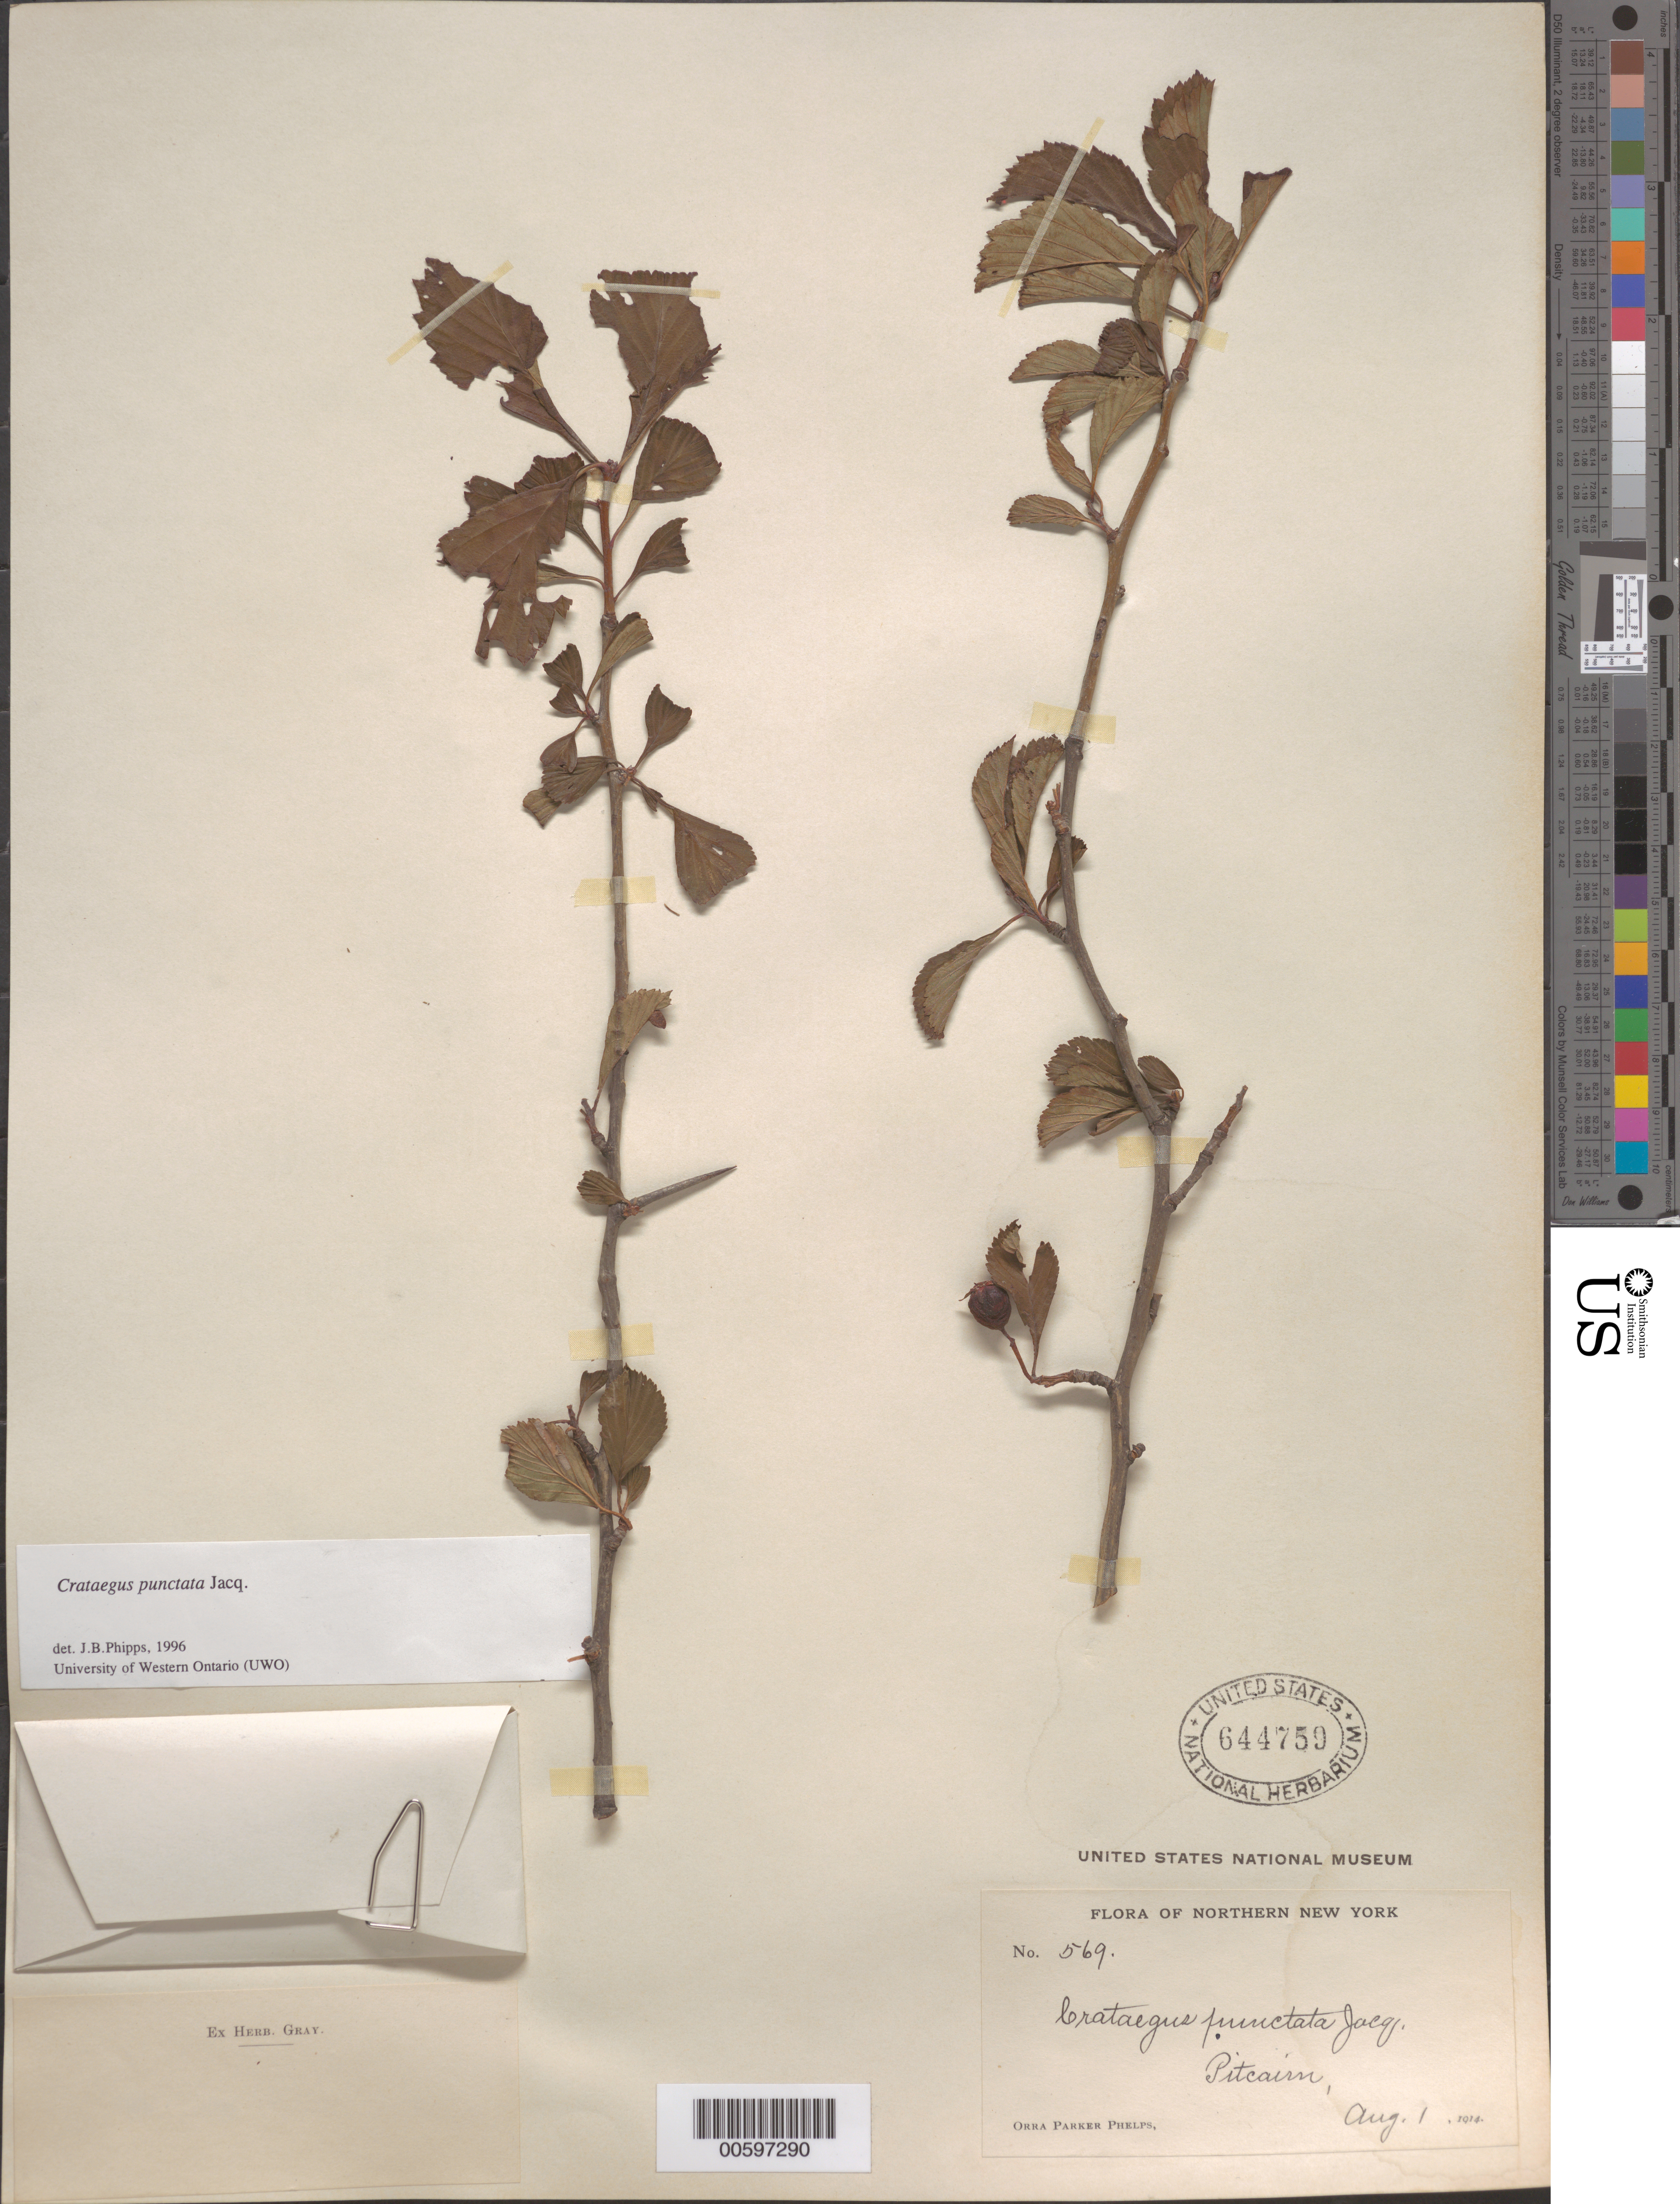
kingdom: Plantae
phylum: Tracheophyta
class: Magnoliopsida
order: Rosales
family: Rosaceae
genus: Crataegus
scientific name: Crataegus punctata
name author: Jacq.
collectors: O. P. Phelps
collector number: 569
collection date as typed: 01 Aug 1914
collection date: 1914-08-01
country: United States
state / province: New York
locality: Pitcairn, Northern New York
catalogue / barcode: US 644759